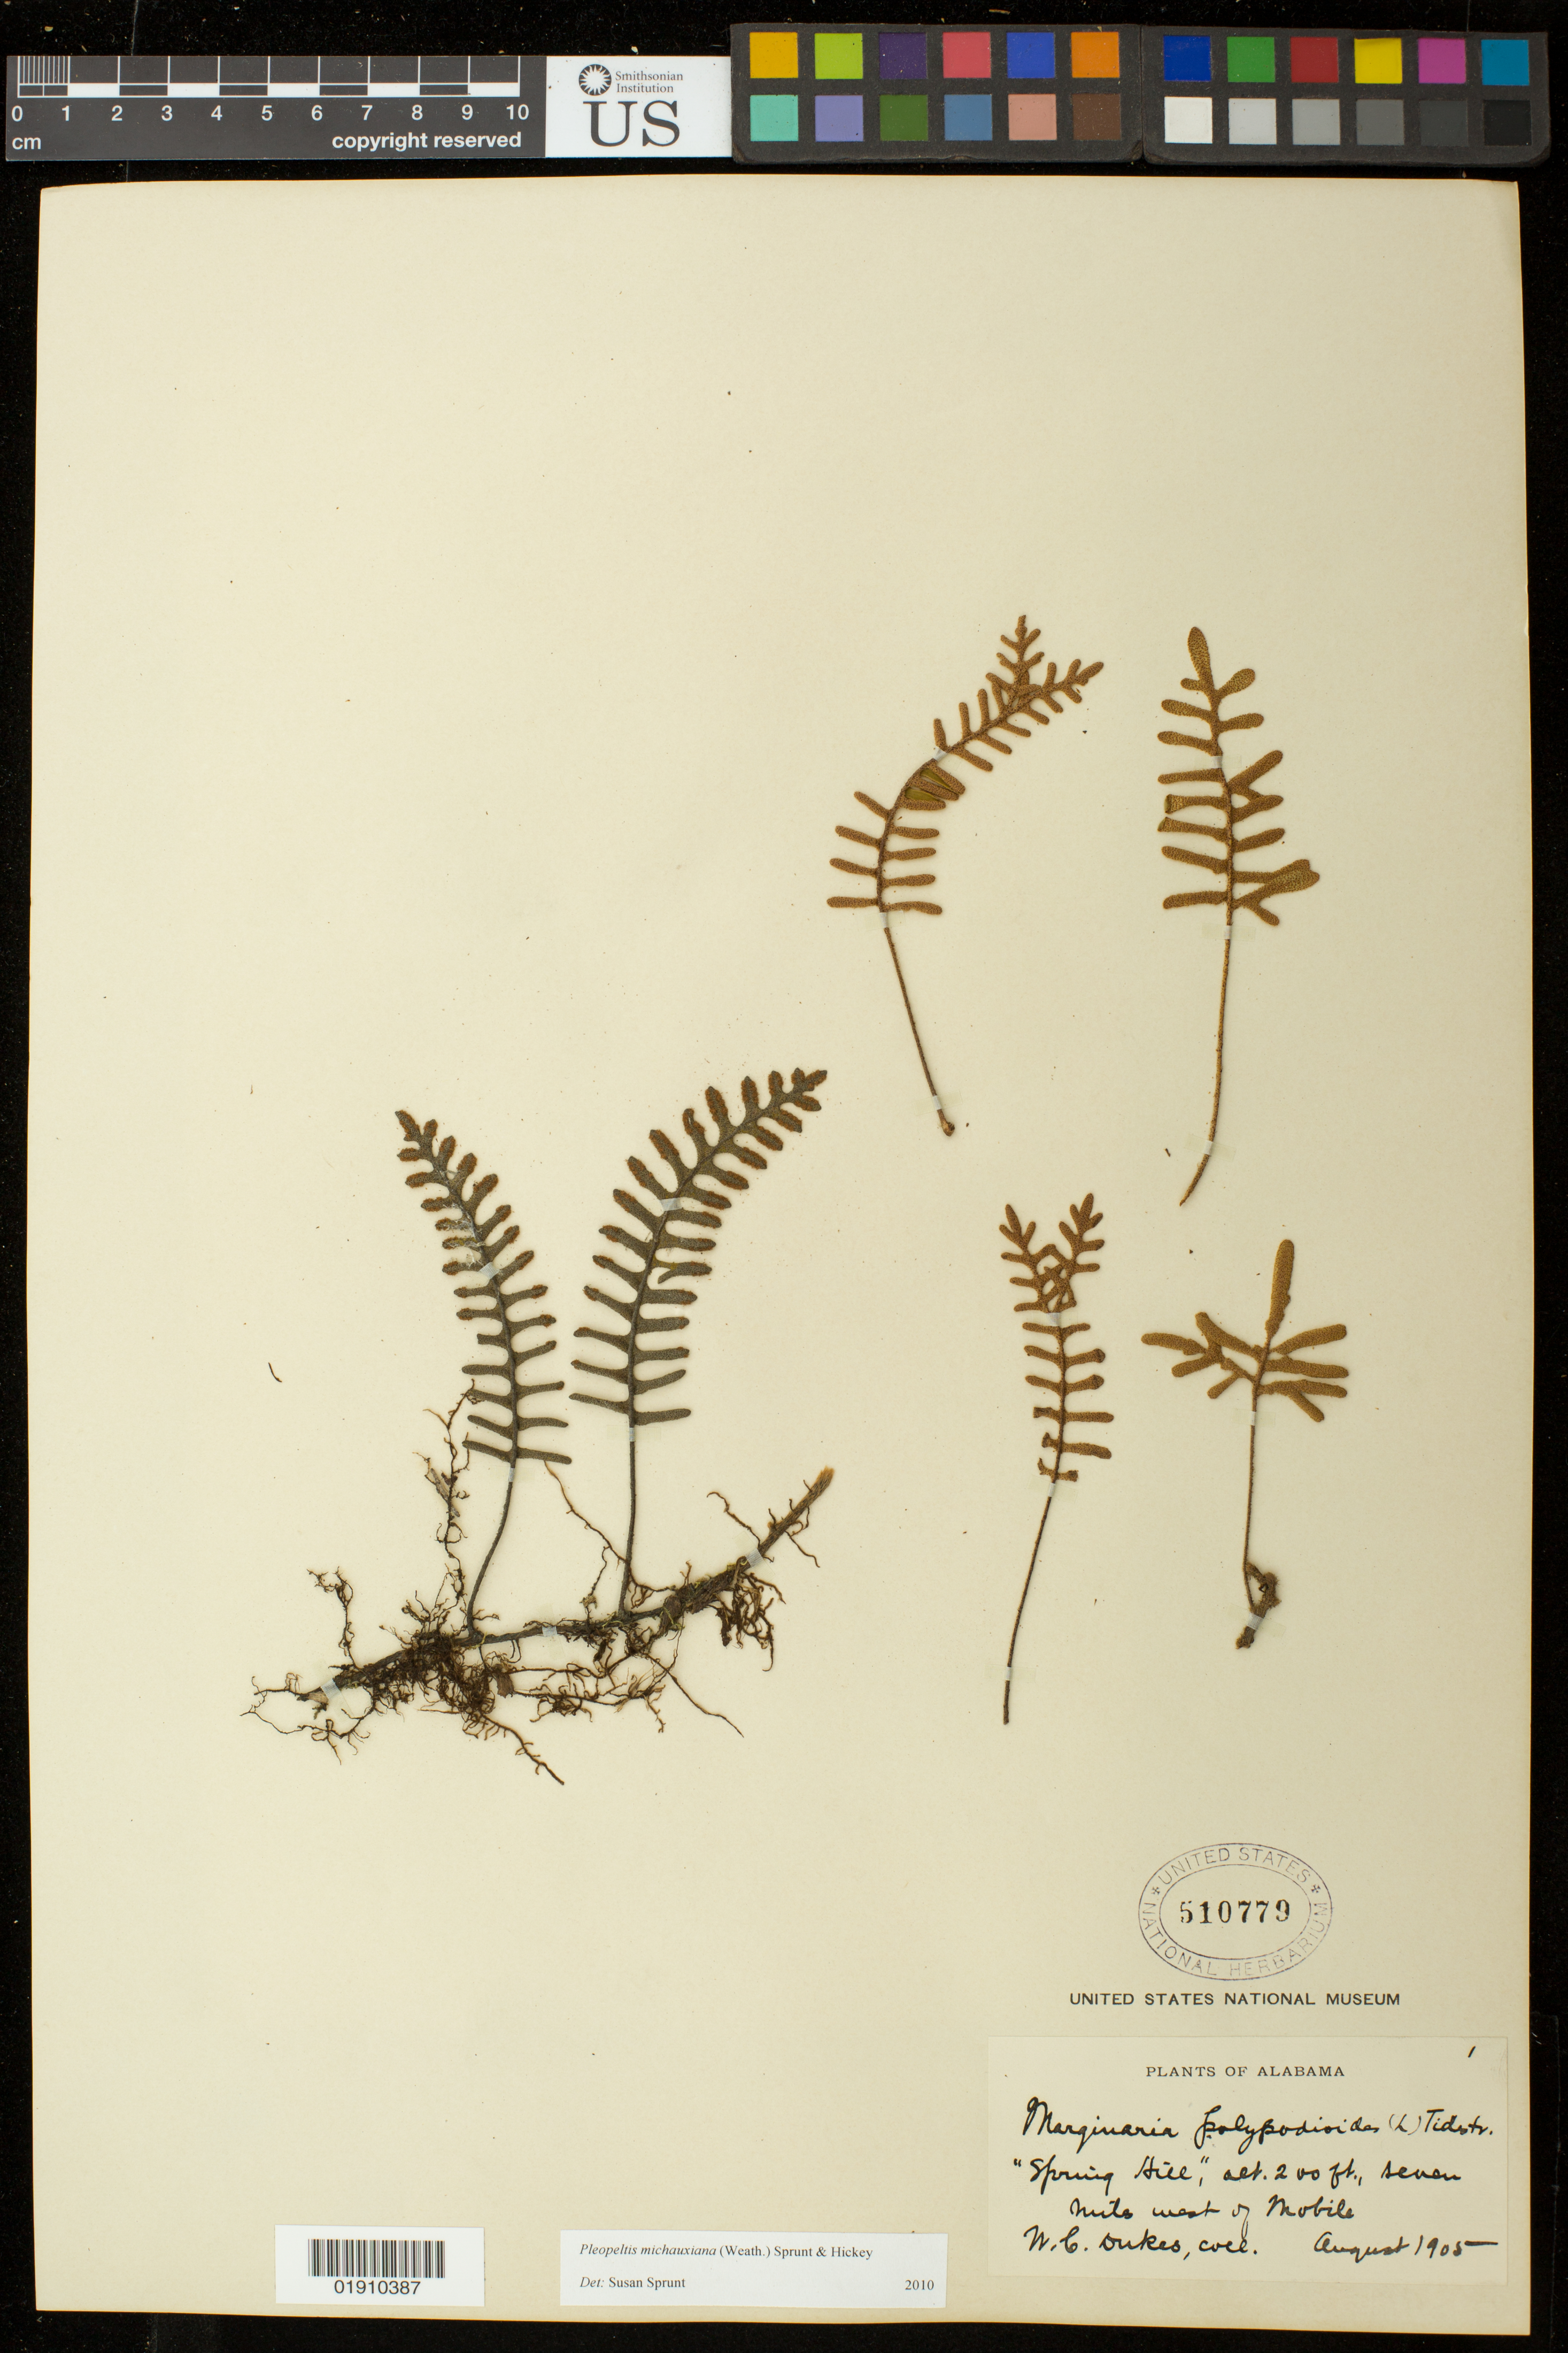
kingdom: Plantae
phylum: Tracheophyta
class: Polypodiopsida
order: Polypodiales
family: Polypodiaceae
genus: Pleopeltis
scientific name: Pleopeltis michauxiana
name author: (Weath.) Hickey & Sprunt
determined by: Sprunt, S. V.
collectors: W. C. Dukes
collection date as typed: August 1905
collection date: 1905-08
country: United States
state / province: Alabama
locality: "Spring Hill", seven miles west of Mobile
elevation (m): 61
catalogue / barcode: US 510779